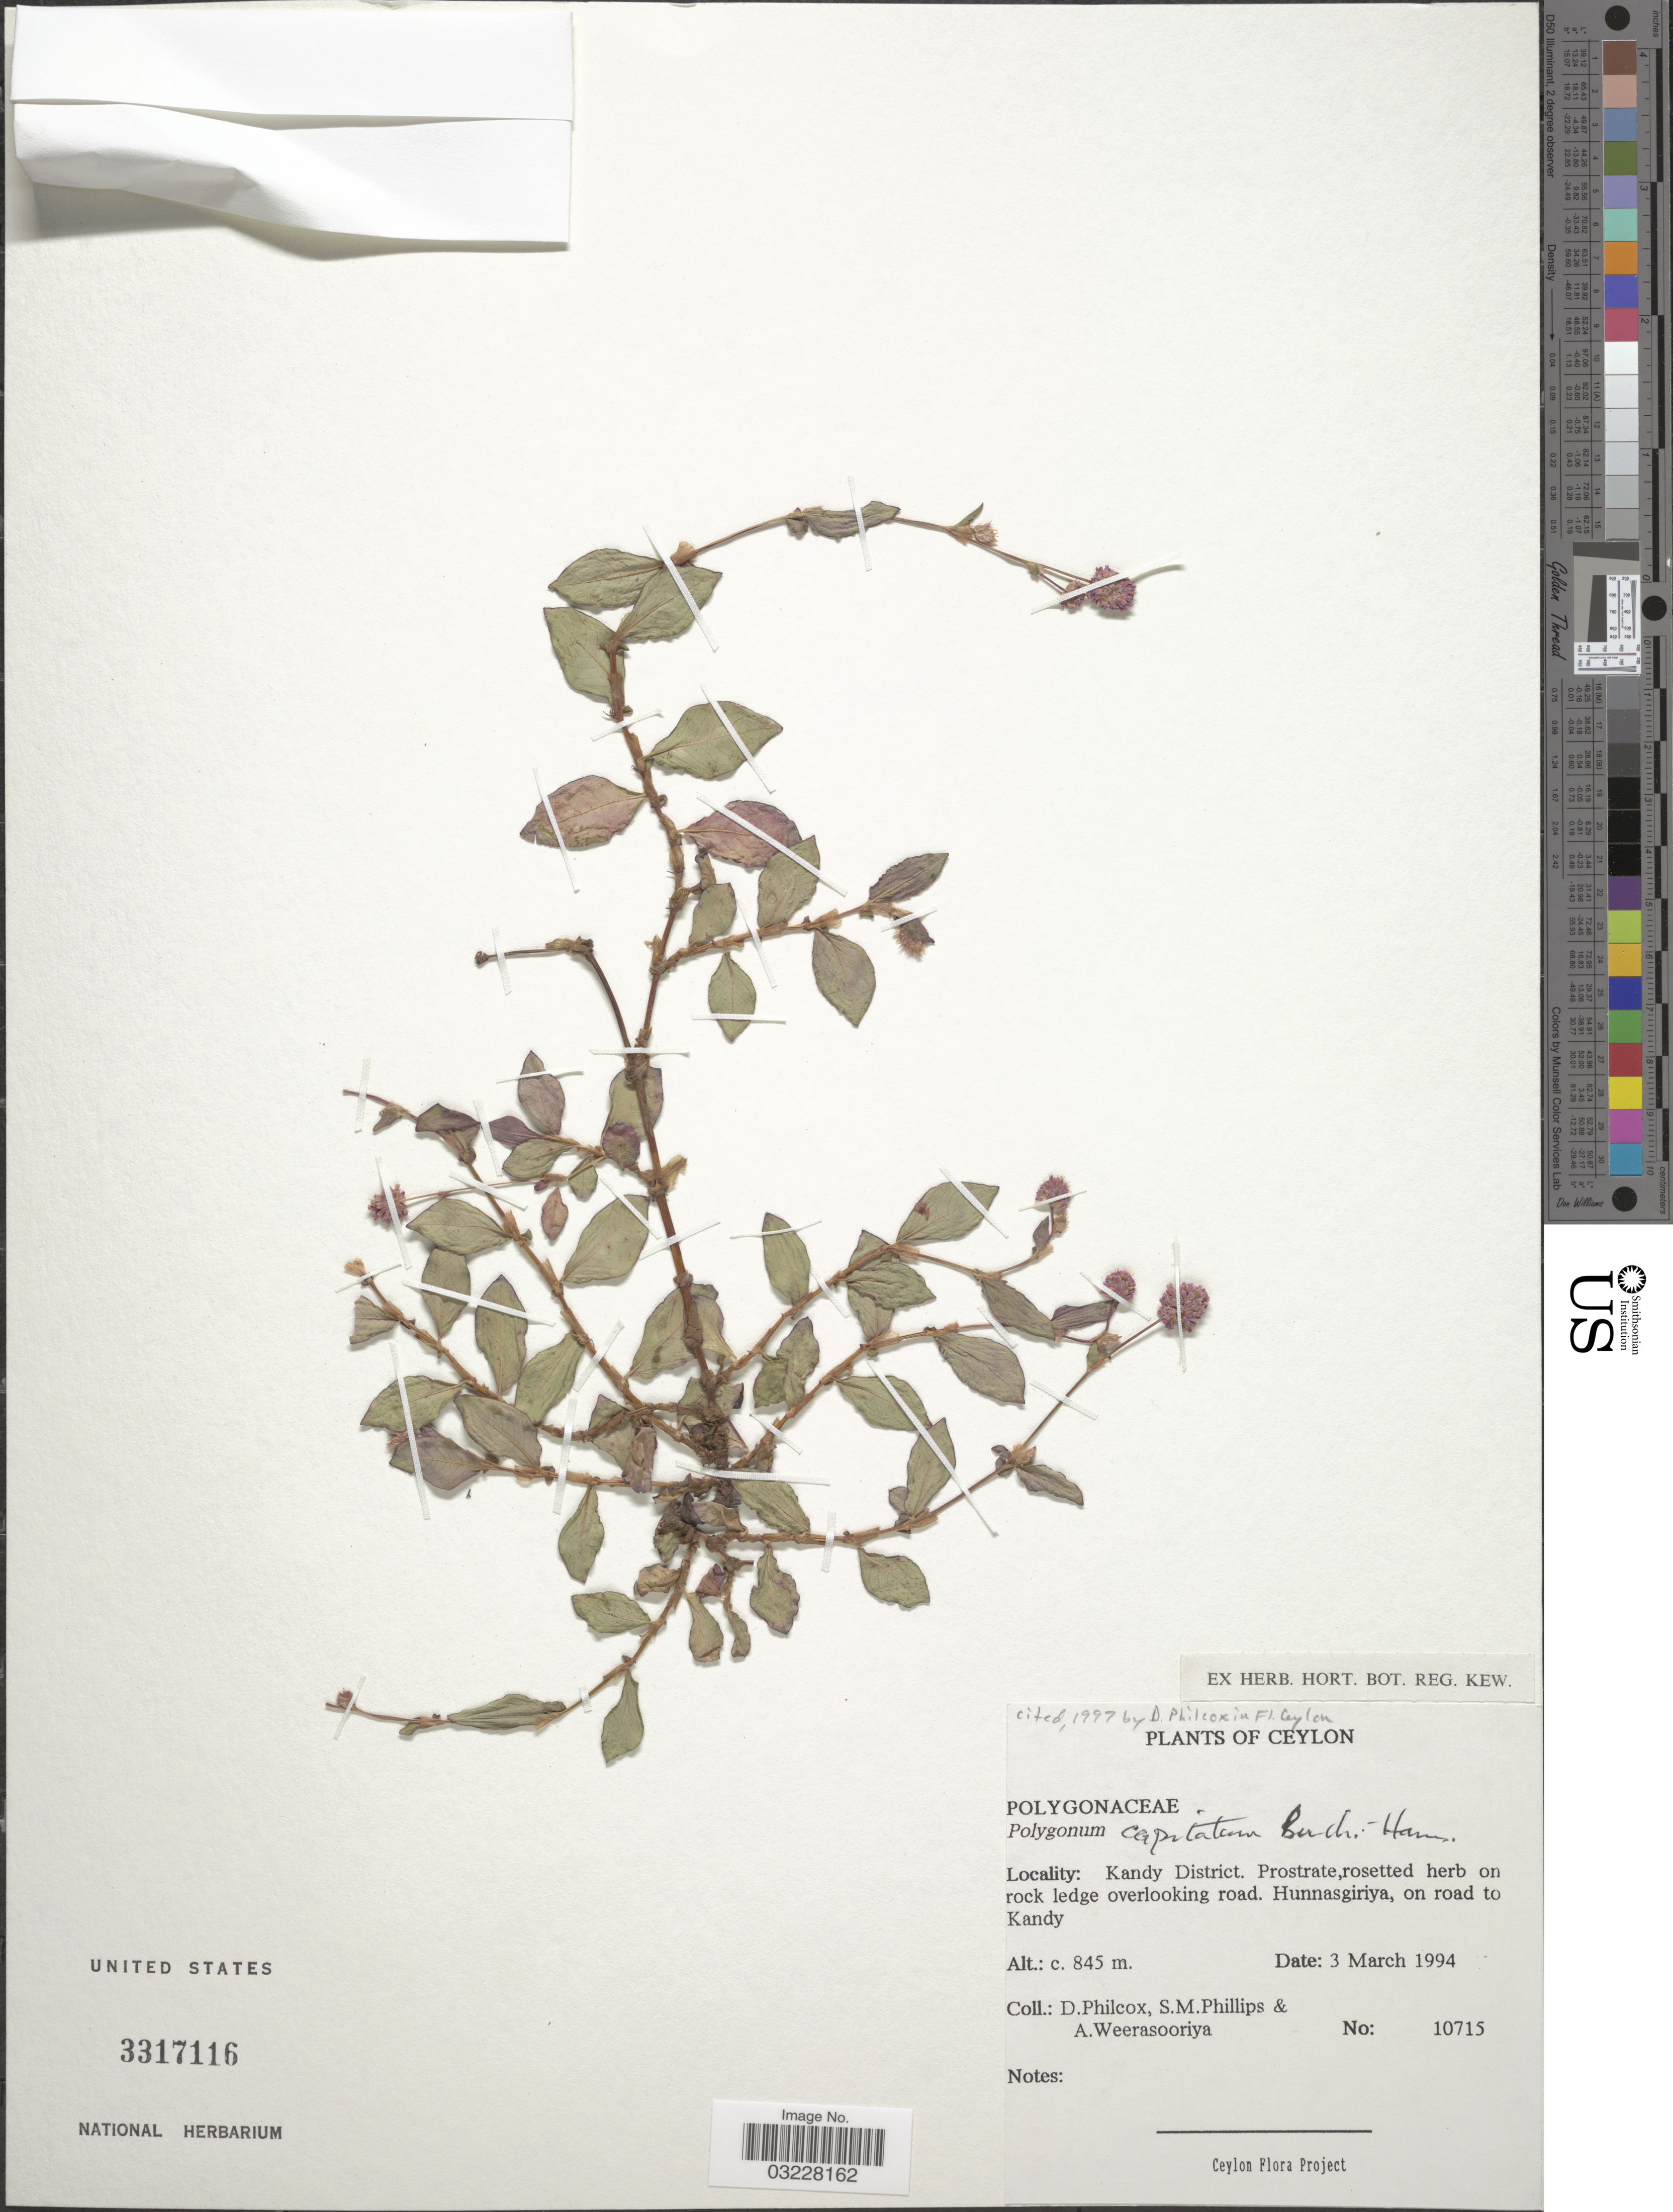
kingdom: Plantae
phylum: Tracheophyta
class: Magnoliopsida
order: Caryophyllales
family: Polygonaceae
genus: Polygonum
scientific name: Polygonum capitatum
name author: Buch.-Ham. ex D. Don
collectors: D. Philcox, S. M. Phillips & A. Weerasooriya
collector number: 10715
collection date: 1994-03-03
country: Sri Lanka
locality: Ceylon. Kandy District. Prostrate. Hunnasgiriya, on road to Kandy.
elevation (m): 845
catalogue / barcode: US 3317116